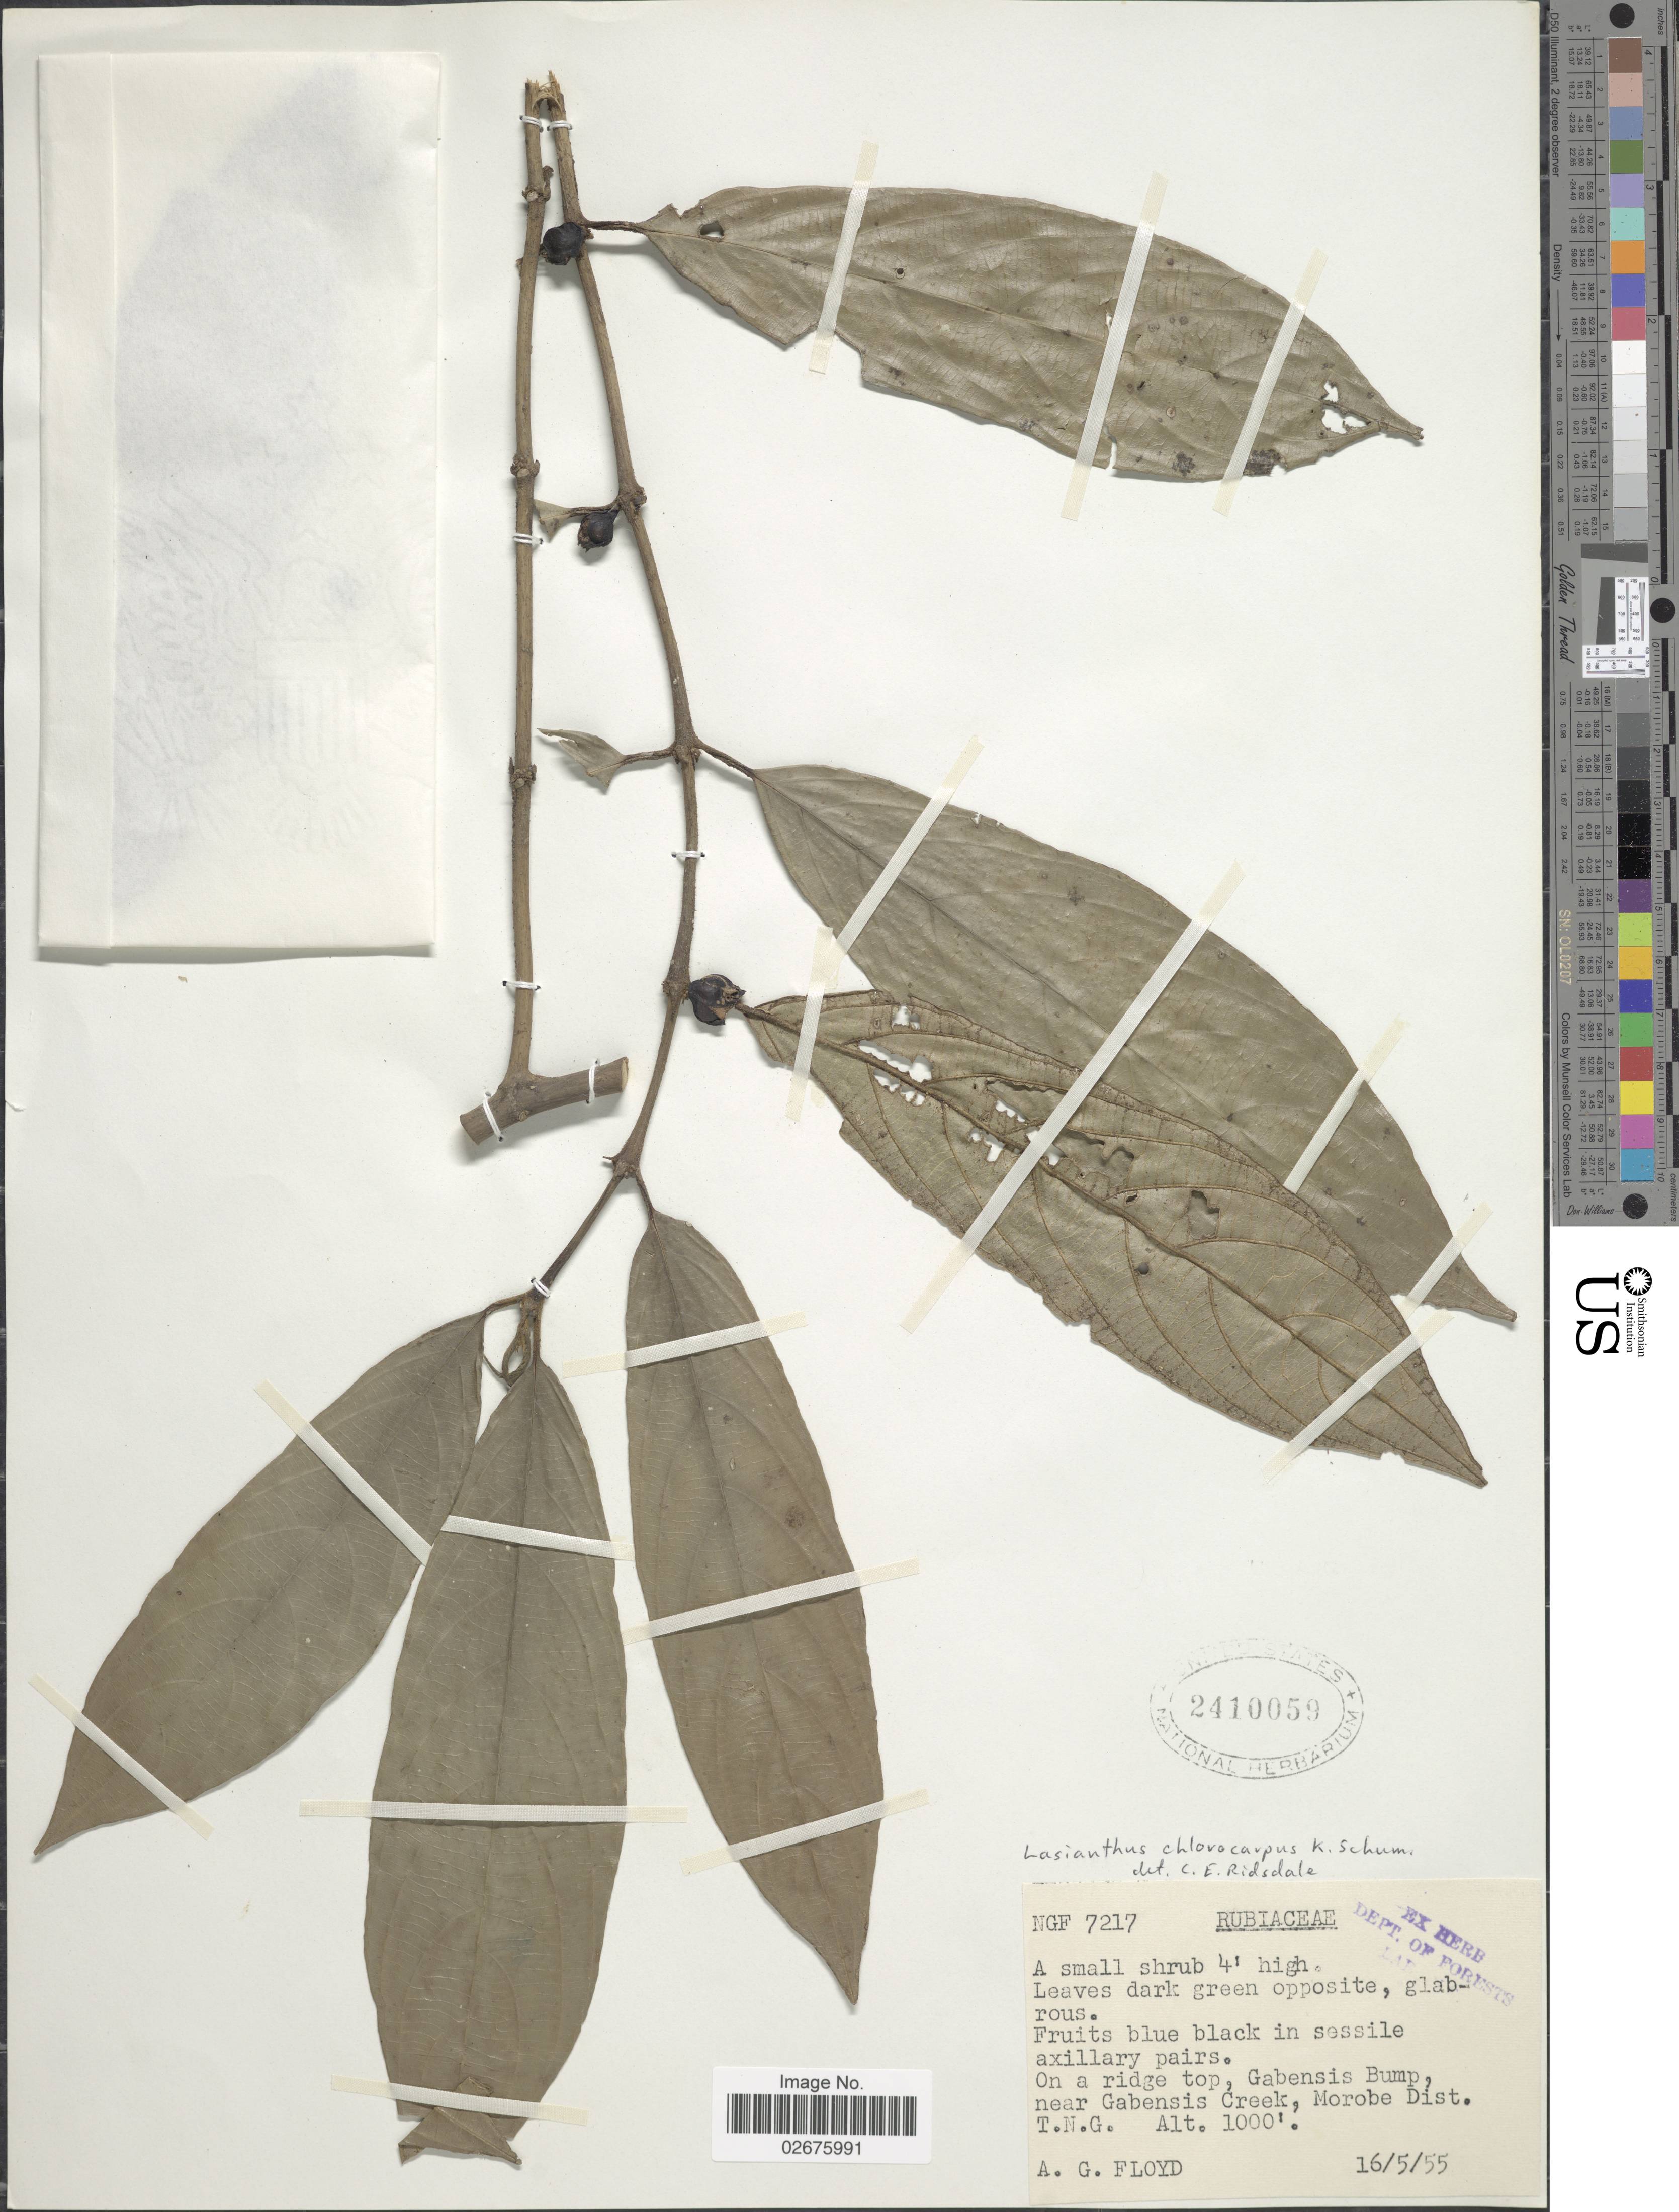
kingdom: Plantae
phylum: Tracheophyta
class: Magnoliopsida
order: Gentianales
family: Rubiaceae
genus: Lasianthus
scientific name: Lasianthus chlorocarpus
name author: K. Schum.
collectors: A. G. Floyd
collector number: NGF7217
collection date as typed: Transcribed d/m/y: 16/5/55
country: Papua New Guinea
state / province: Morobe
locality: On a ridge top, Gabensis Bump, near Gabensis Creek, T.N.G.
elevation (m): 305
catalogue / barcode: US 2410059